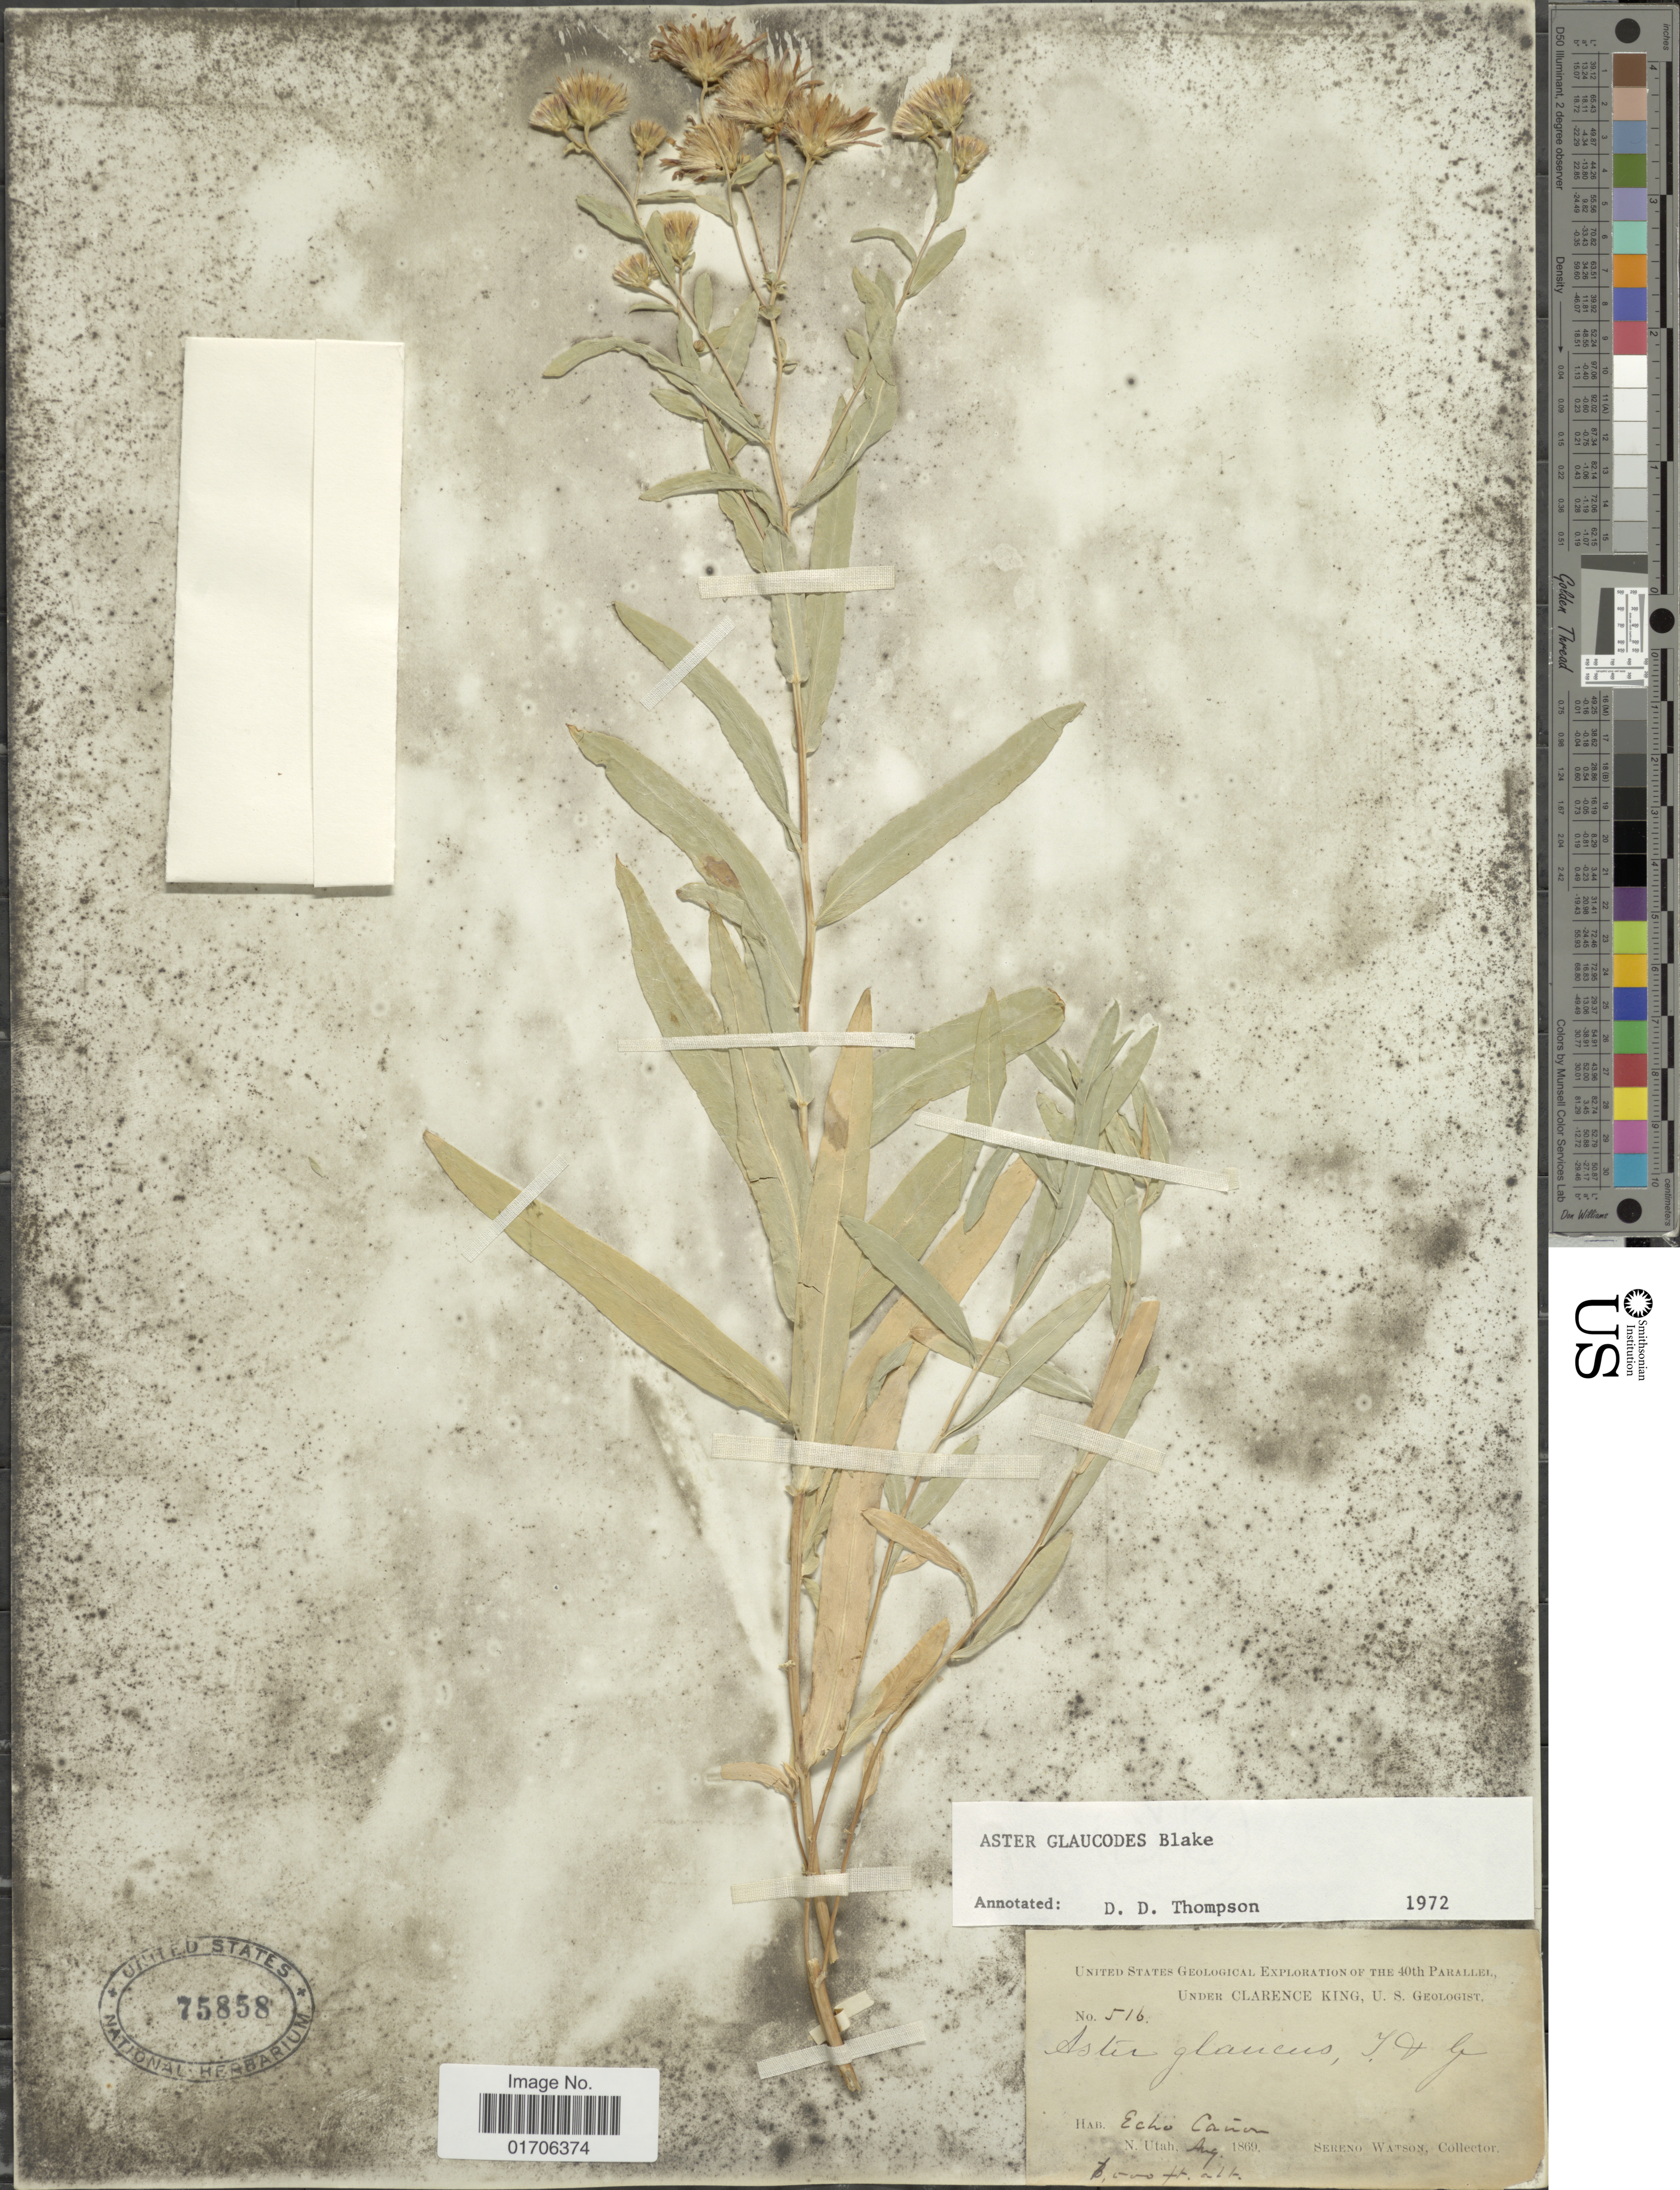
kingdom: Plantae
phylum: Tracheophyta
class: Magnoliopsida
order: Asterales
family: Asteraceae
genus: Eurybia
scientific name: Eurybia glauca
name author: (Nutt.) G.L. Nesom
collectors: S. Watson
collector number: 516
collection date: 1869-08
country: United States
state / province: Utah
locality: Echo Cañon, N. Utah.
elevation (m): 2134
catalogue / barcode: US 75858